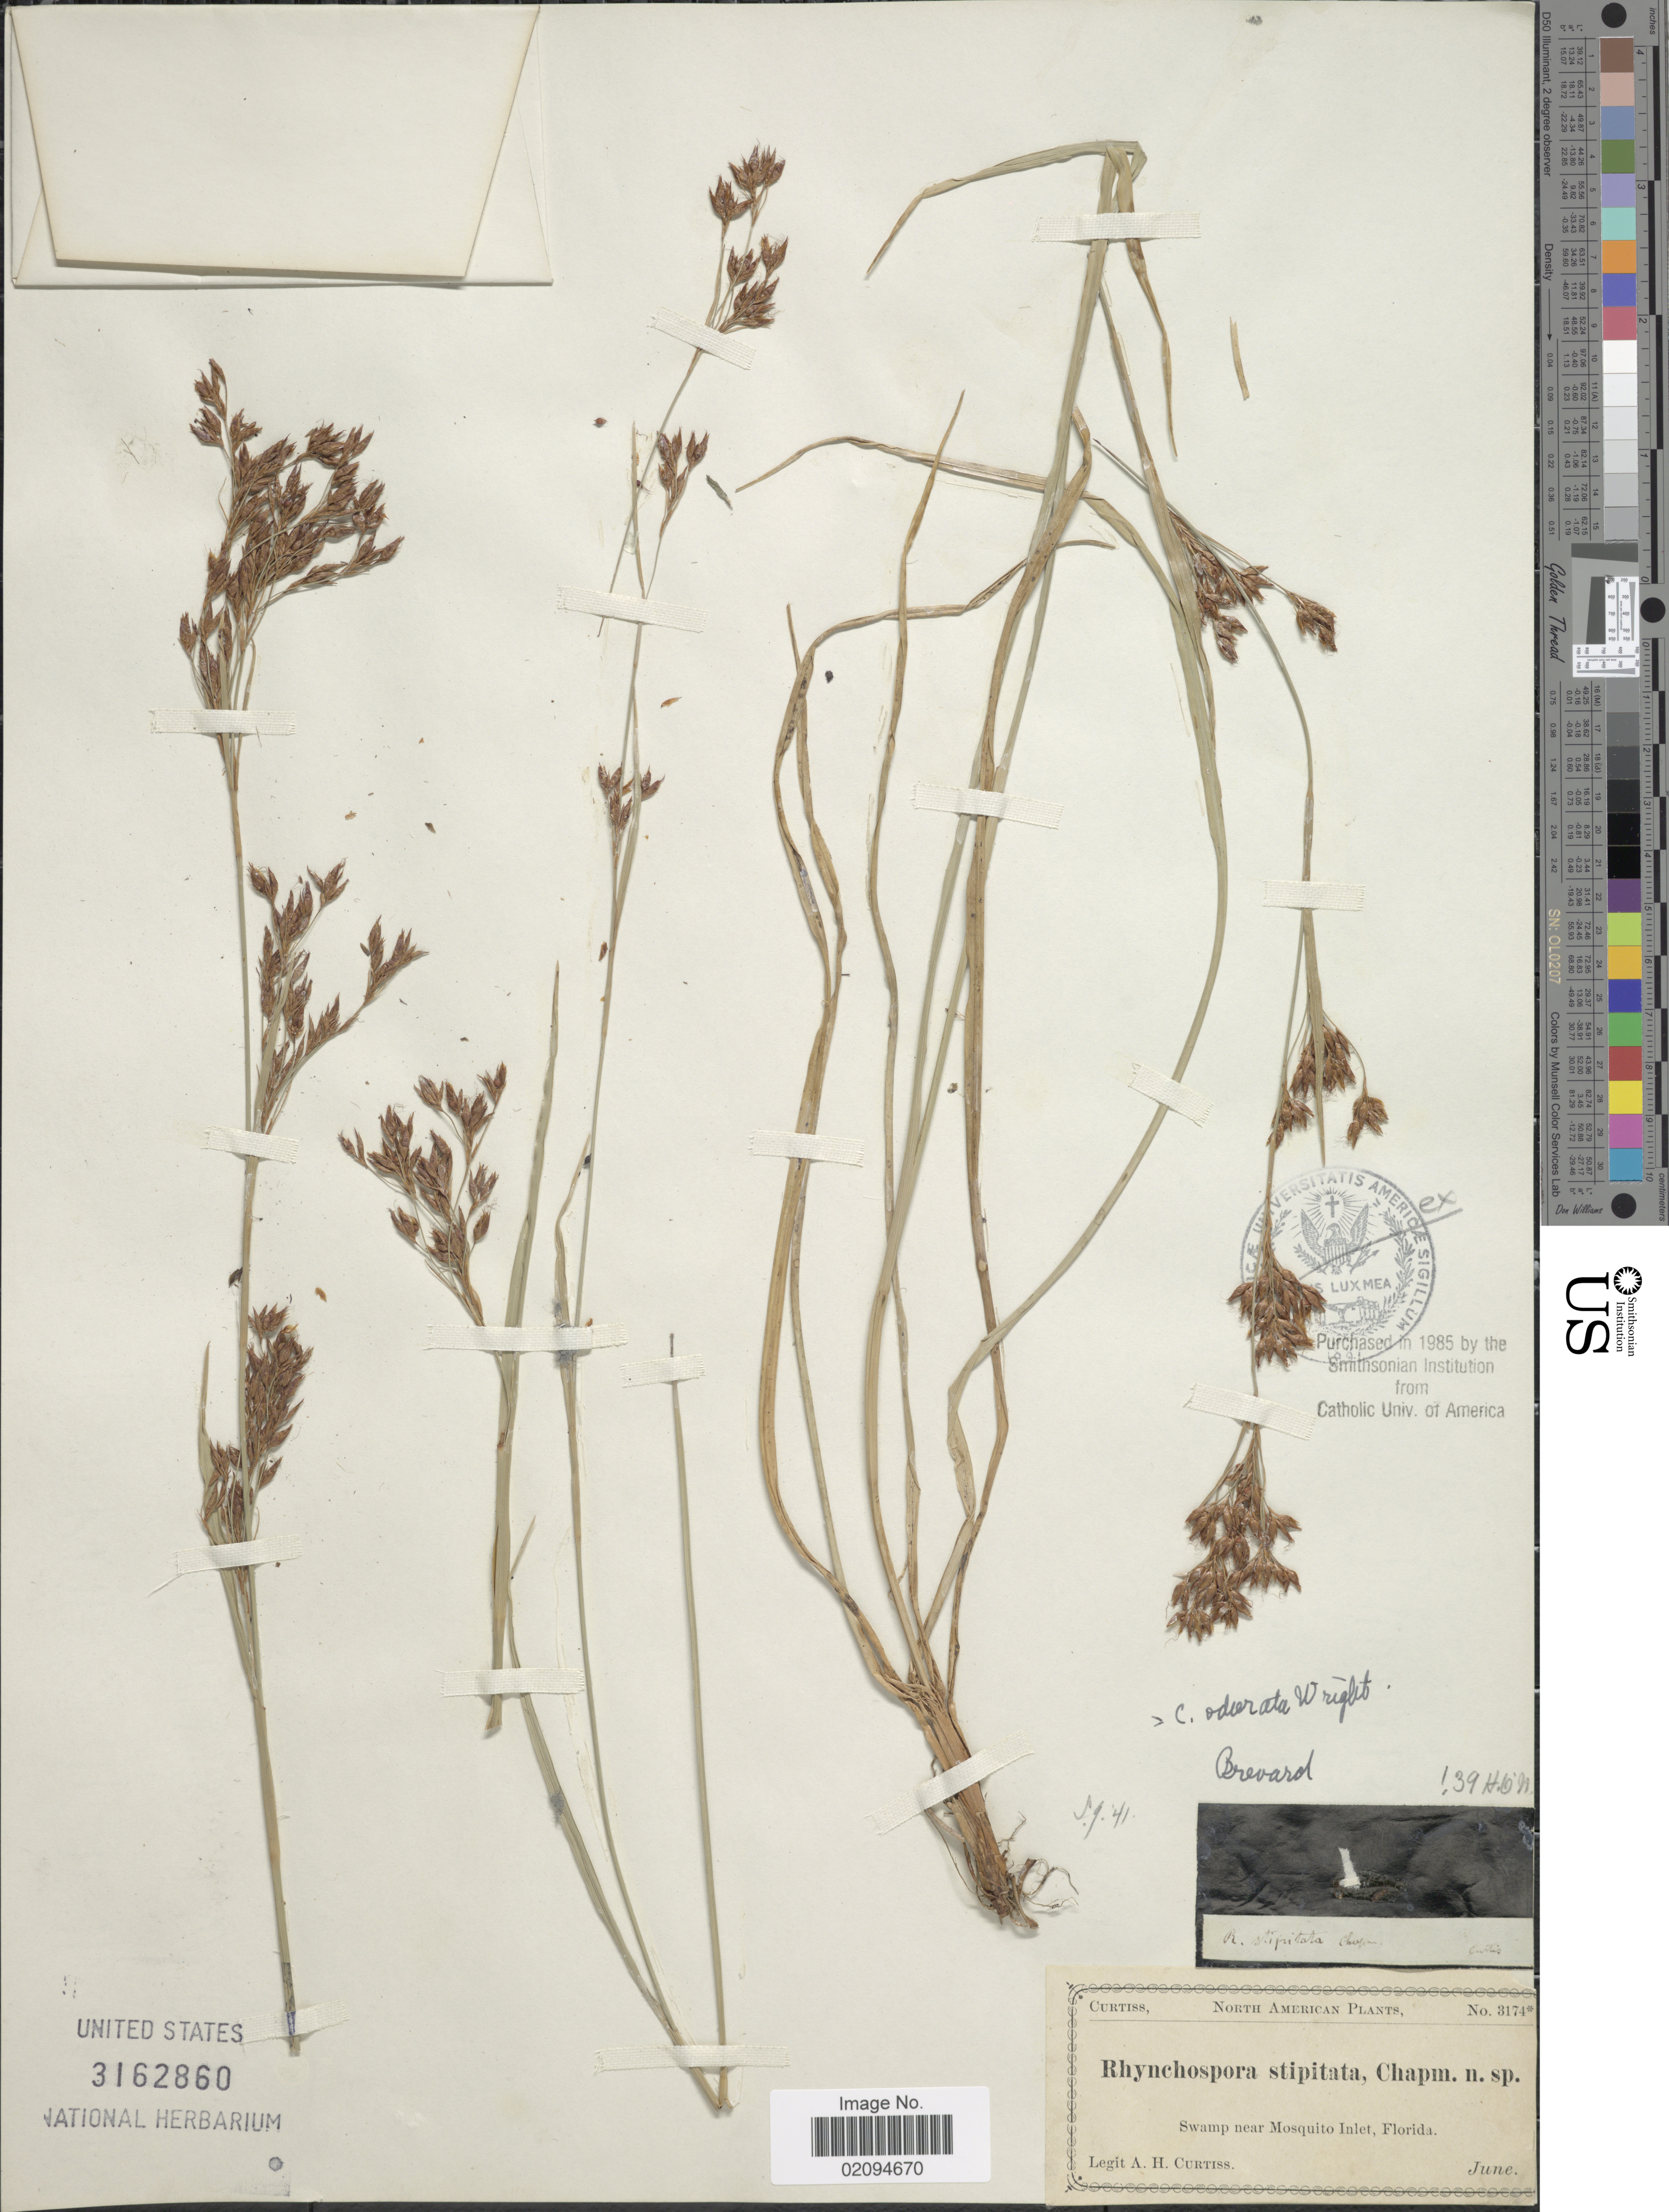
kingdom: Plantae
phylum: Tracheophyta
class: Liliopsida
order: Poales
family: Cyperaceae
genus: Rhynchospora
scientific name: Rhynchospora odorata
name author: C. Wright ex Griseb.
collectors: A. H. Curtiss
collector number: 3174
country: United States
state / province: Florida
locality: Near Mosquito Inlet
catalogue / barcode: US 3162860